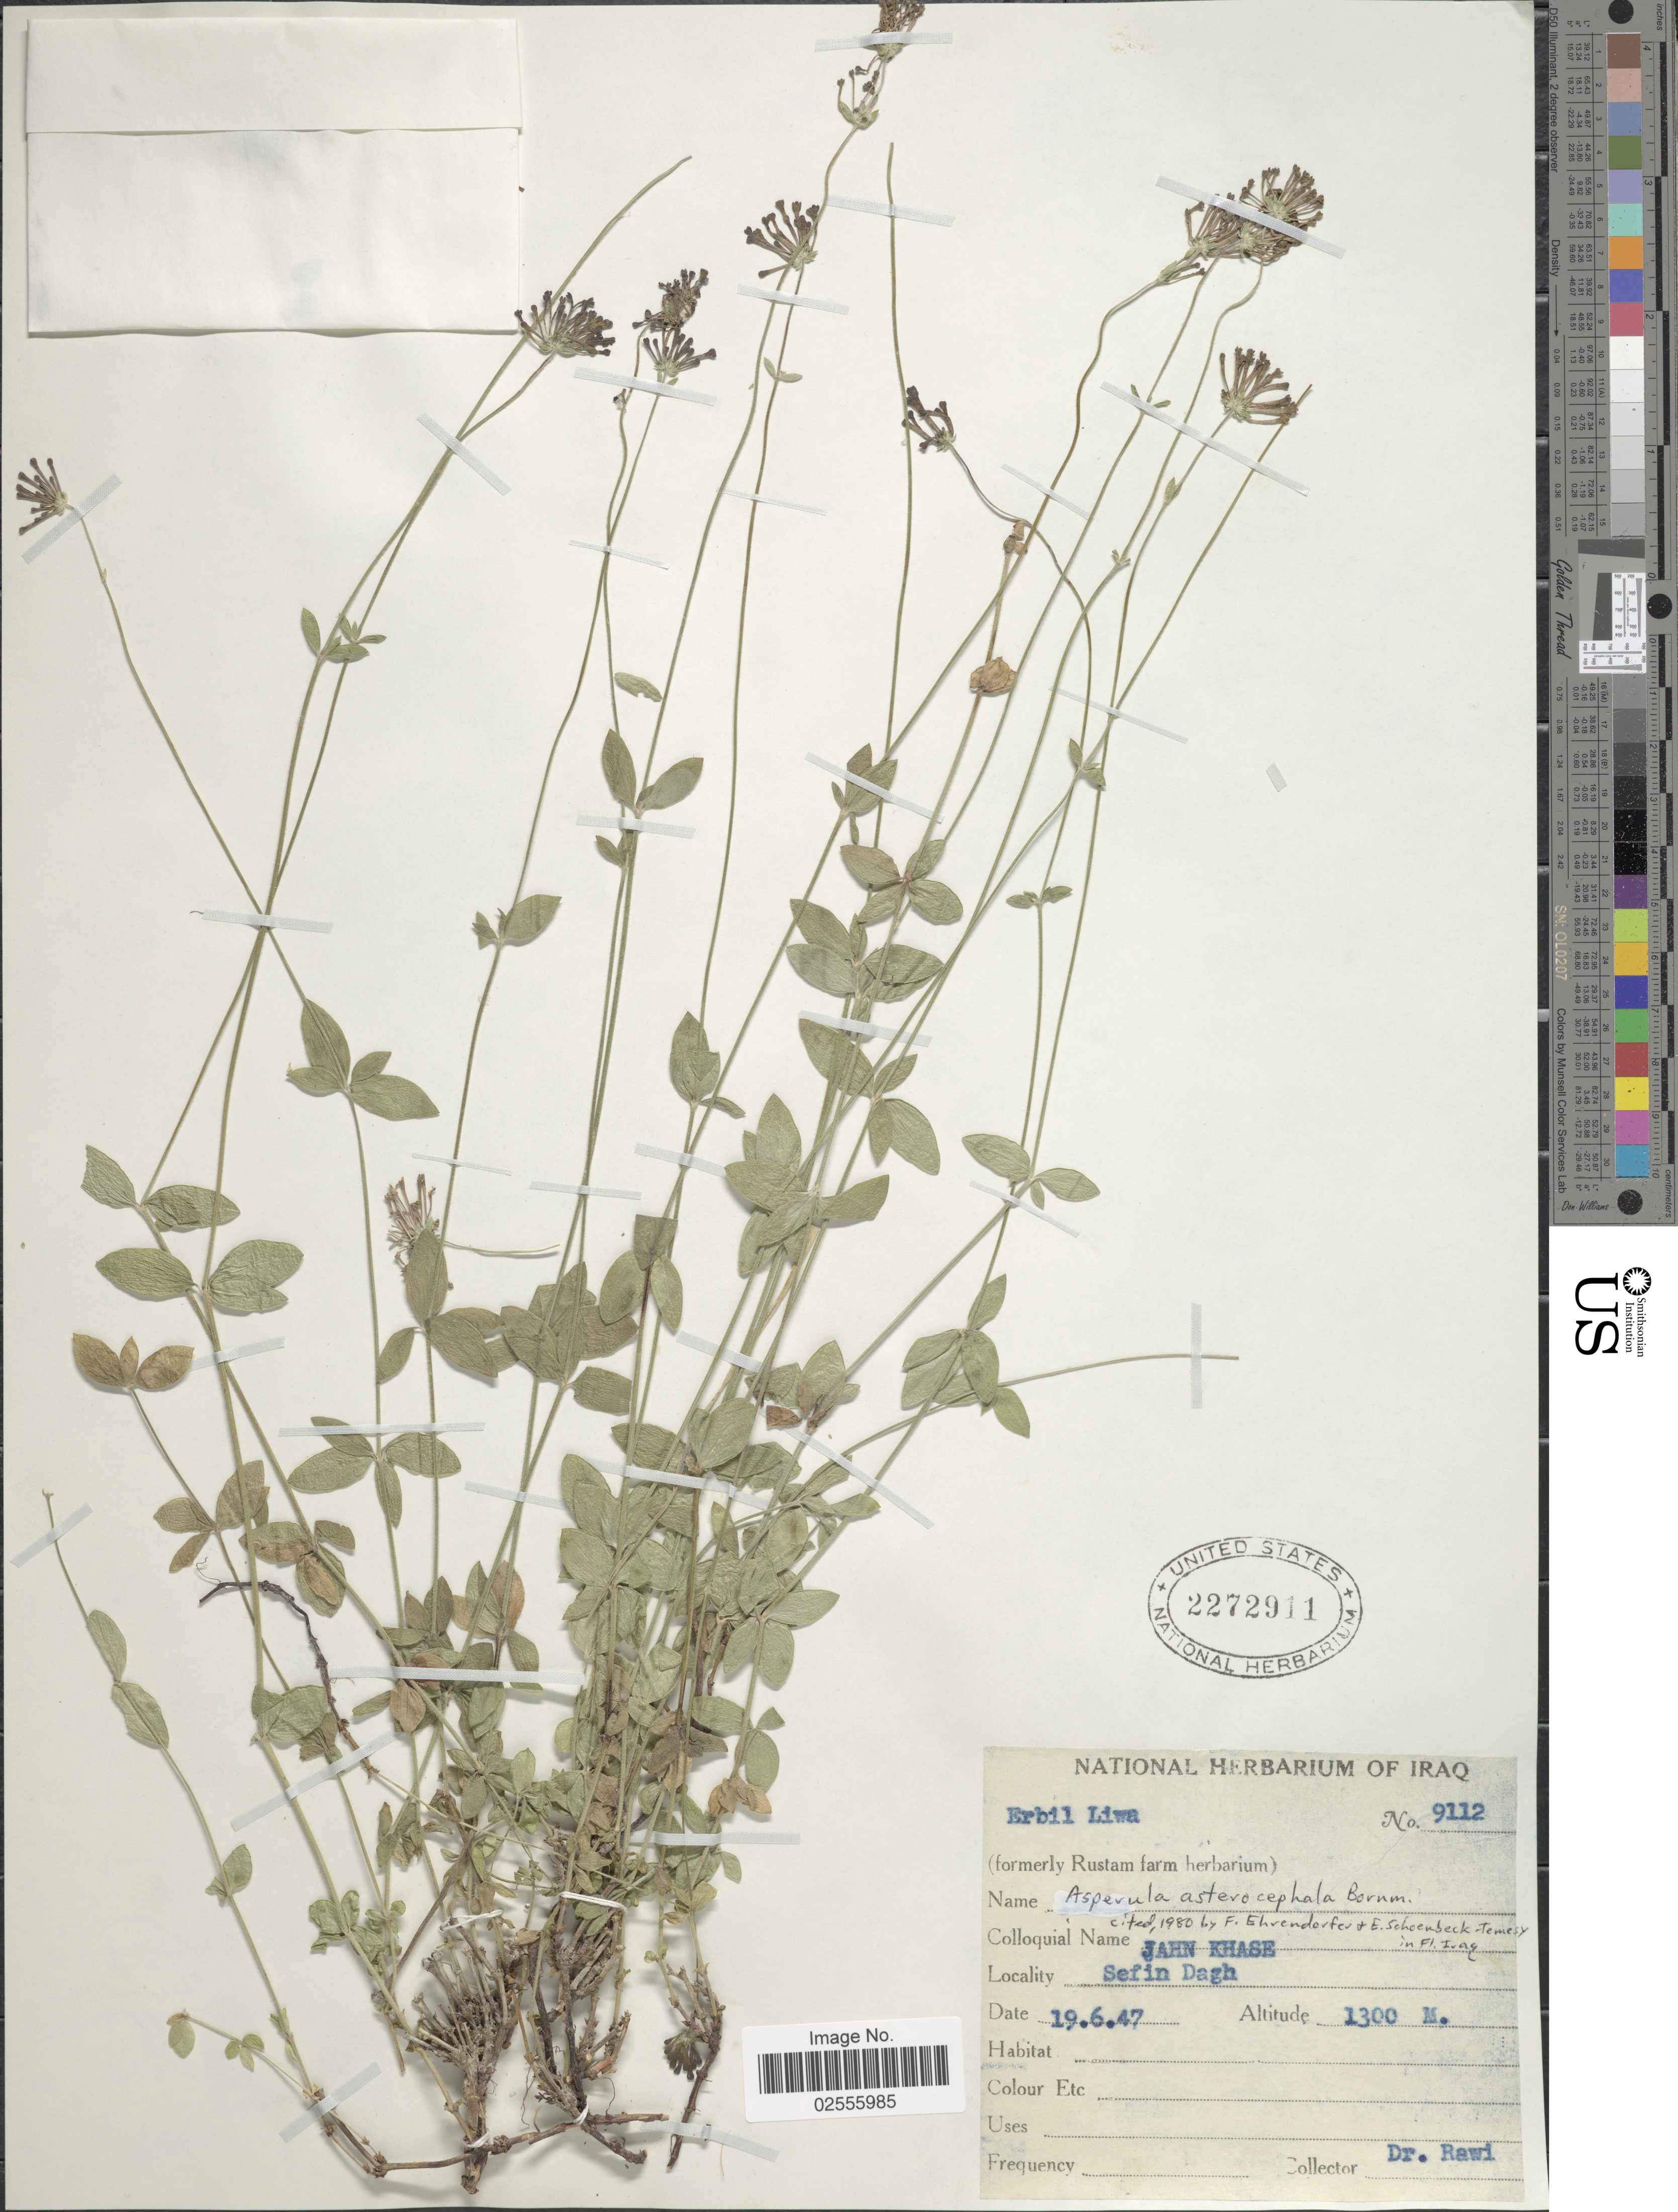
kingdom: Plantae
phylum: Tracheophyta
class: Magnoliopsida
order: Gentianales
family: Rubiaceae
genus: Asperula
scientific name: Asperula asterocephala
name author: Bornm.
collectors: -. Rawi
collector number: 9112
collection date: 1947-06-19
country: Iraq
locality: Jahn Khase, Sefin Dagh, Erbil Liwa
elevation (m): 1300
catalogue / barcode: US 2272911